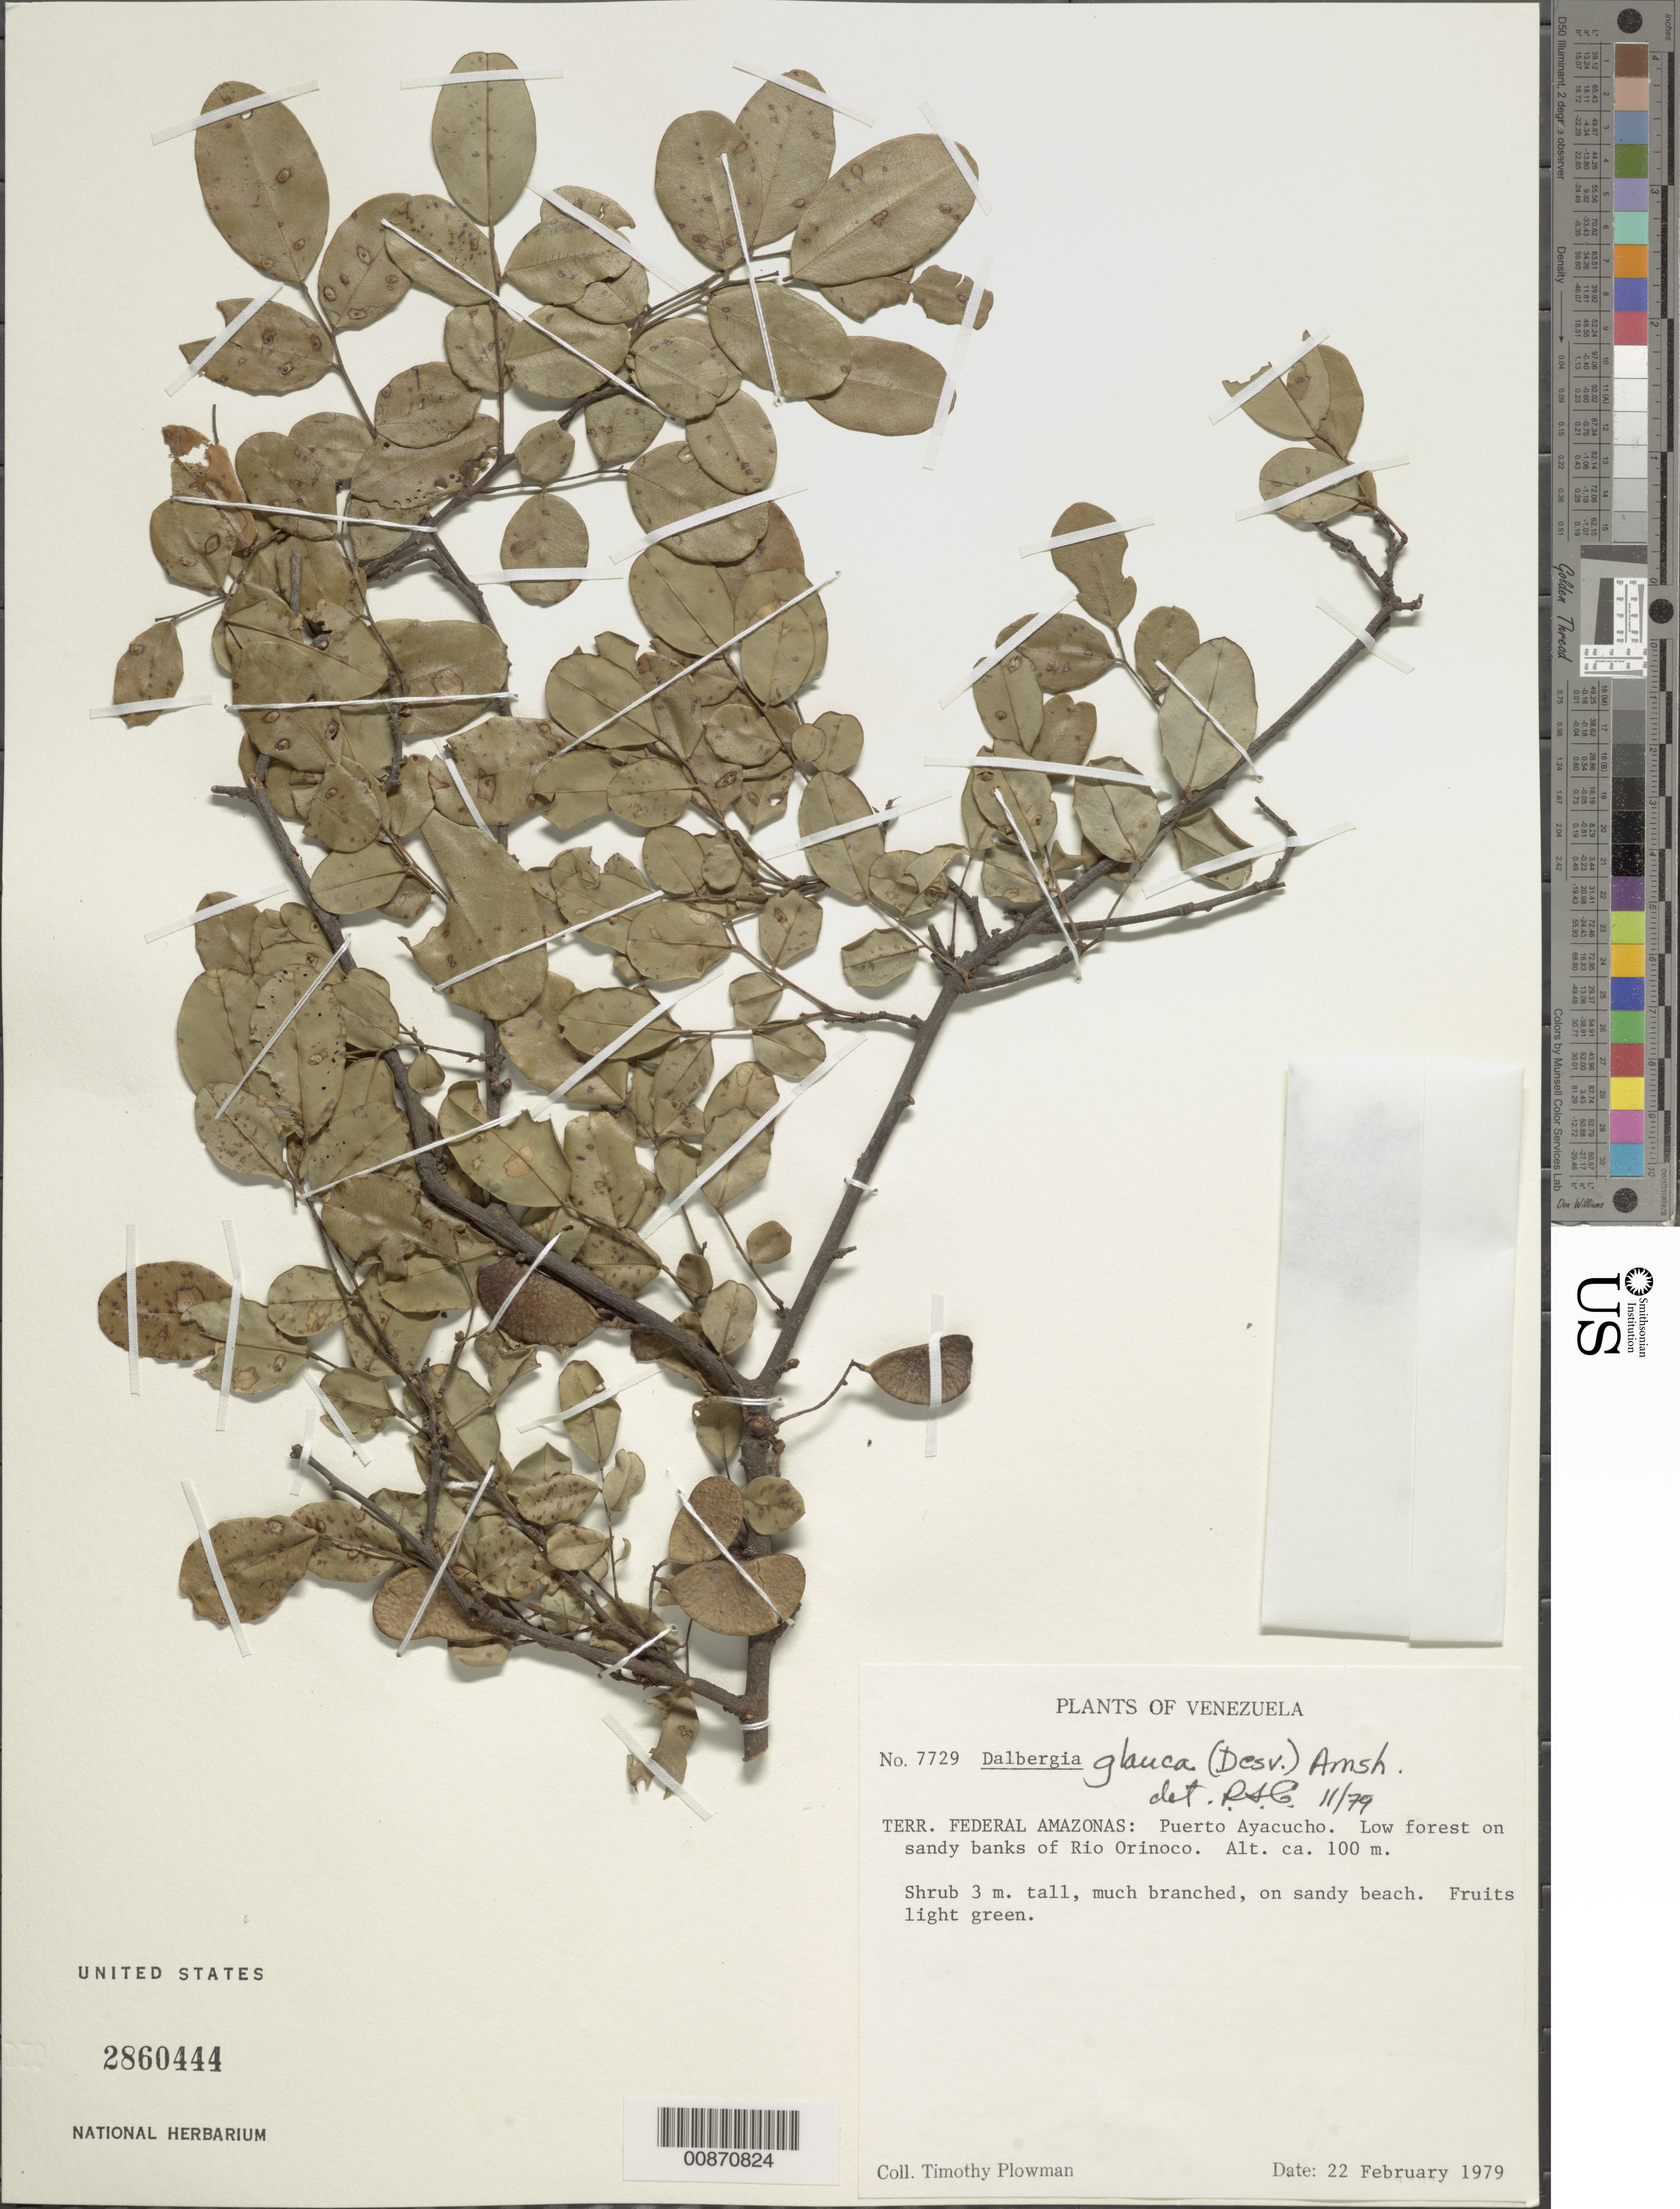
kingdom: Plantae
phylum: Tracheophyta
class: Magnoliopsida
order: Fabales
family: Fabaceae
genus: Dalbergia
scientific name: Dalbergia glauca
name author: (Desv.) Amshoff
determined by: Cowan, R. S.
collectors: T. Plowman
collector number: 7729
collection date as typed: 22-Feb-79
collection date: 1979-02-22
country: Venezuela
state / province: Amazonas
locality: Puerto Ayacucho, Río Orinoco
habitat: Low forest on sandy riverbanks; on sandy beach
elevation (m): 100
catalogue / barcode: US 2860444